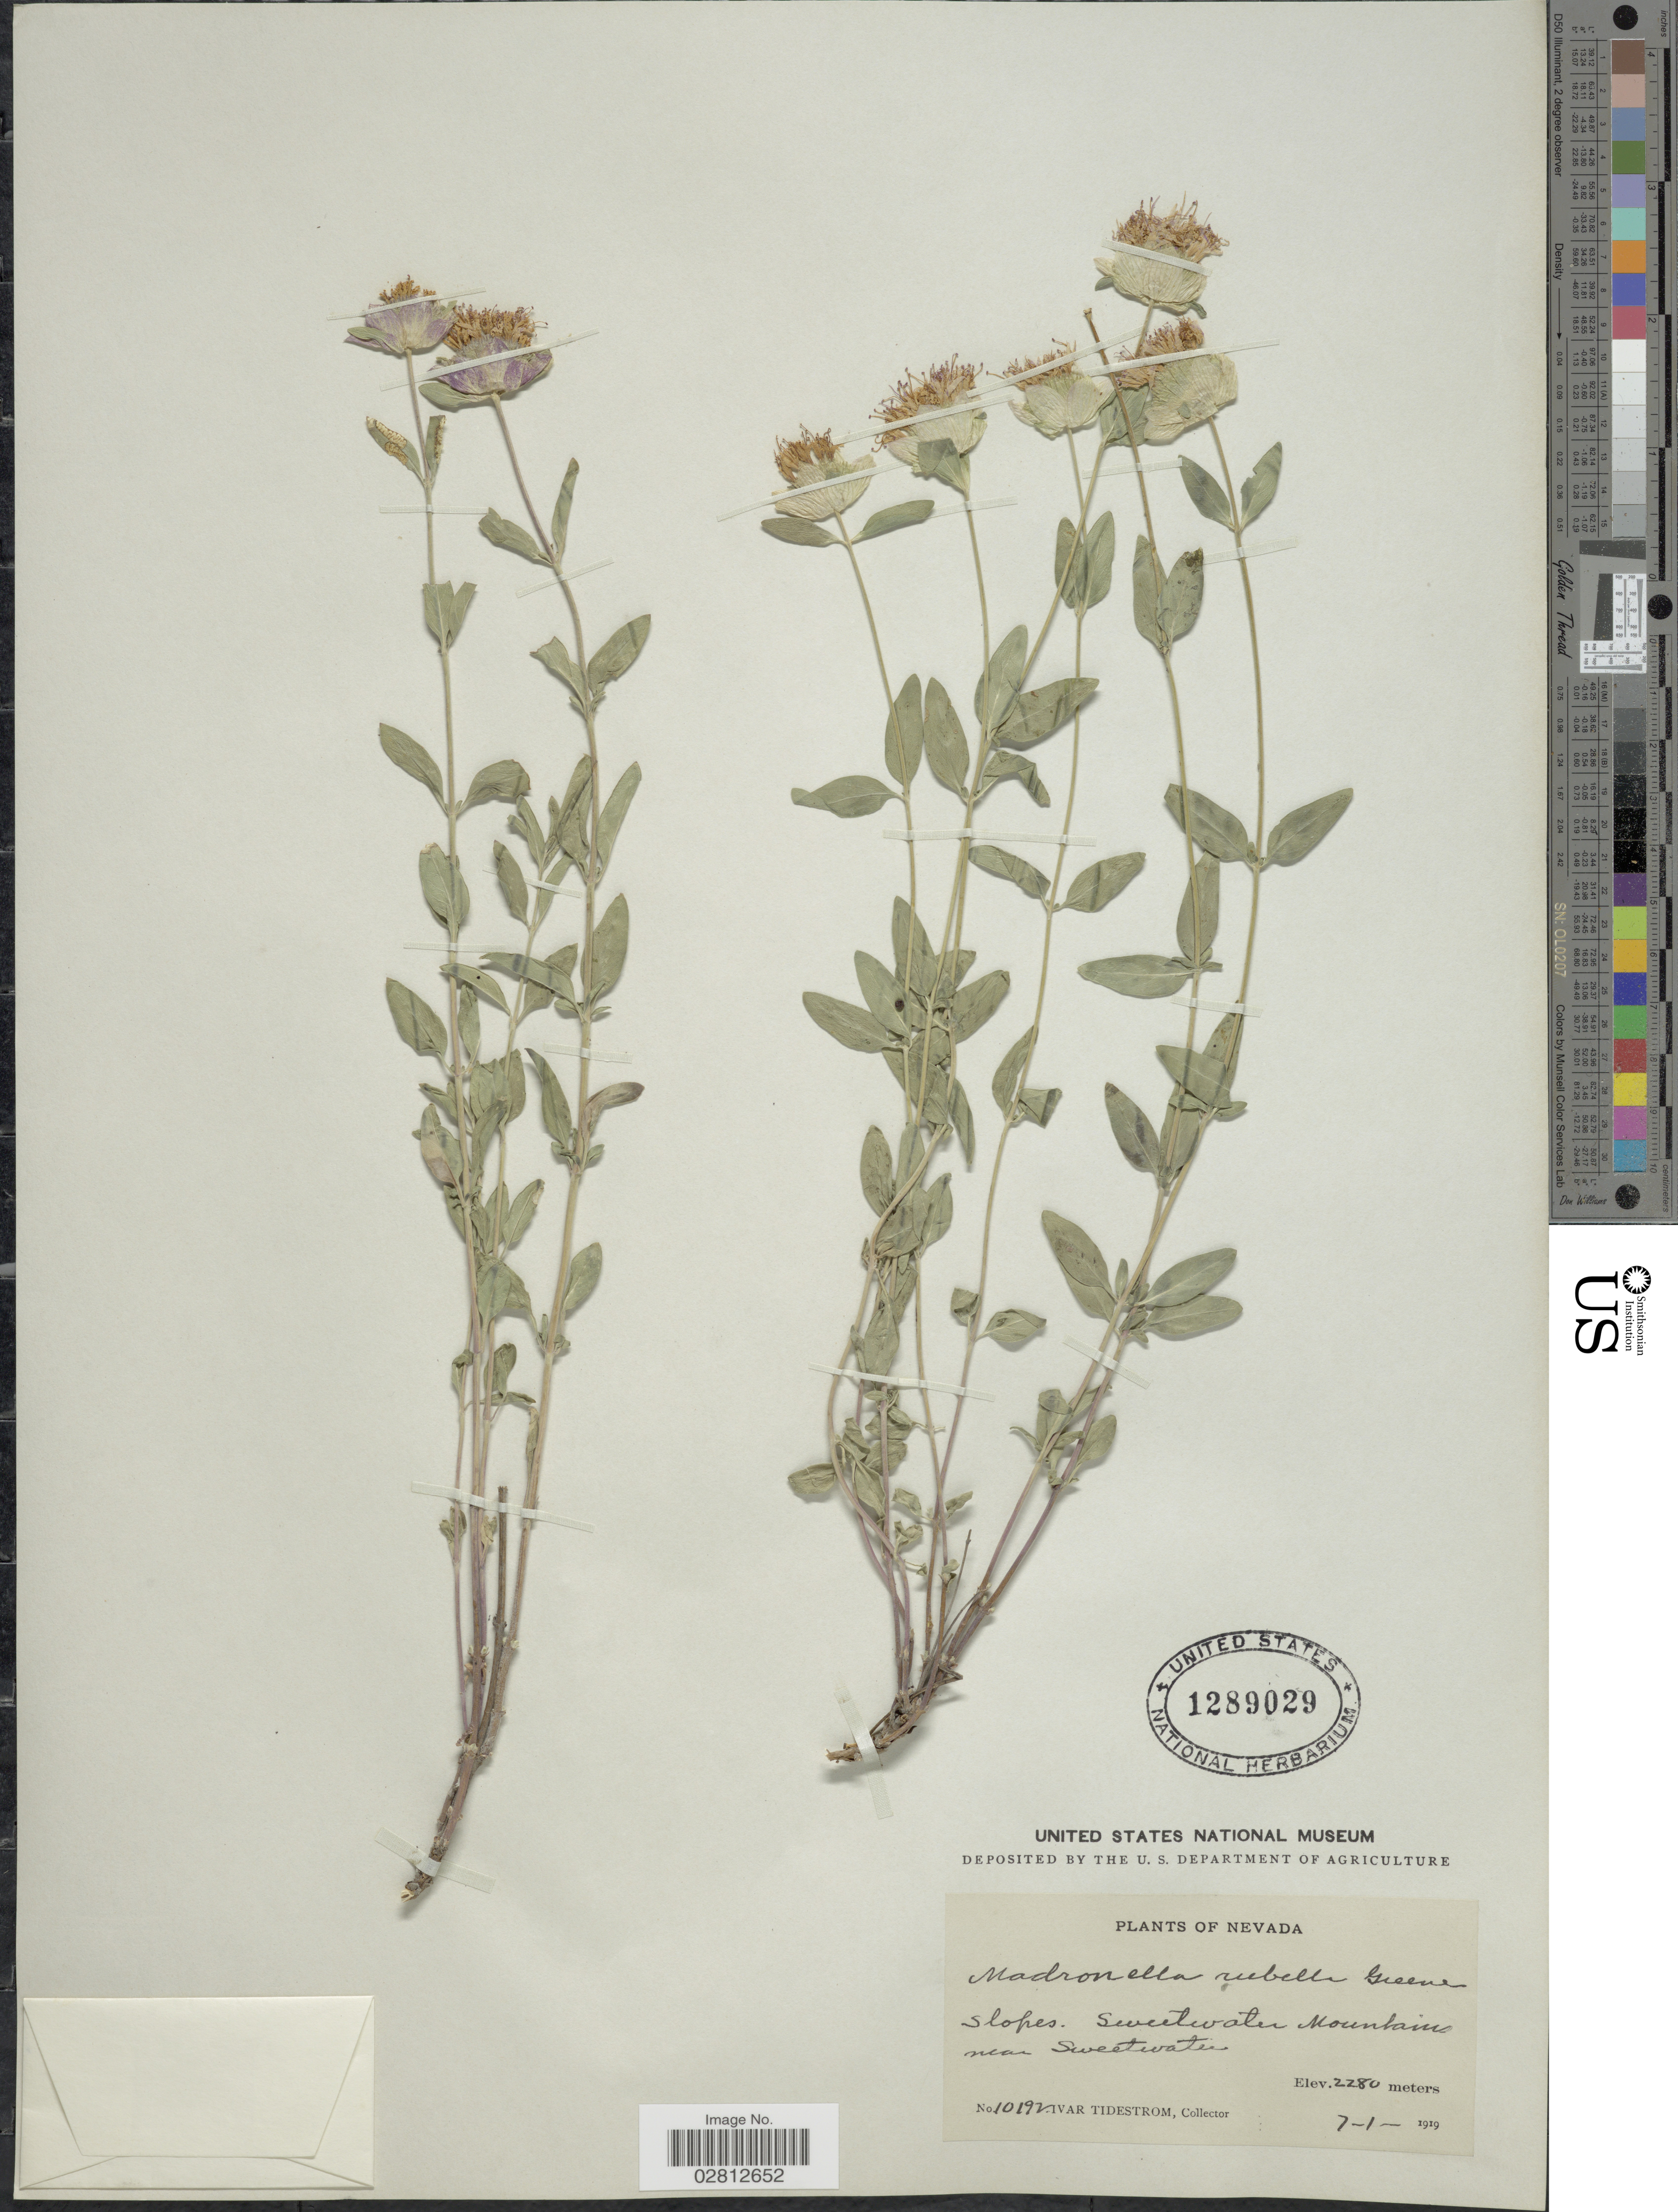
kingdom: Plantae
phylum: Tracheophyta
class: Magnoliopsida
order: Lamiales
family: Lamiaceae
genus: Monardella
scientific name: Monardella odoratissima subsp. glauca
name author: (Greene) Epling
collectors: I. F. Tidestrom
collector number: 10192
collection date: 1919-07-01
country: United States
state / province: Nevada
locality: Sweetwater Mountains near Sweetwater.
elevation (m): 2280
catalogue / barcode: US 1289029